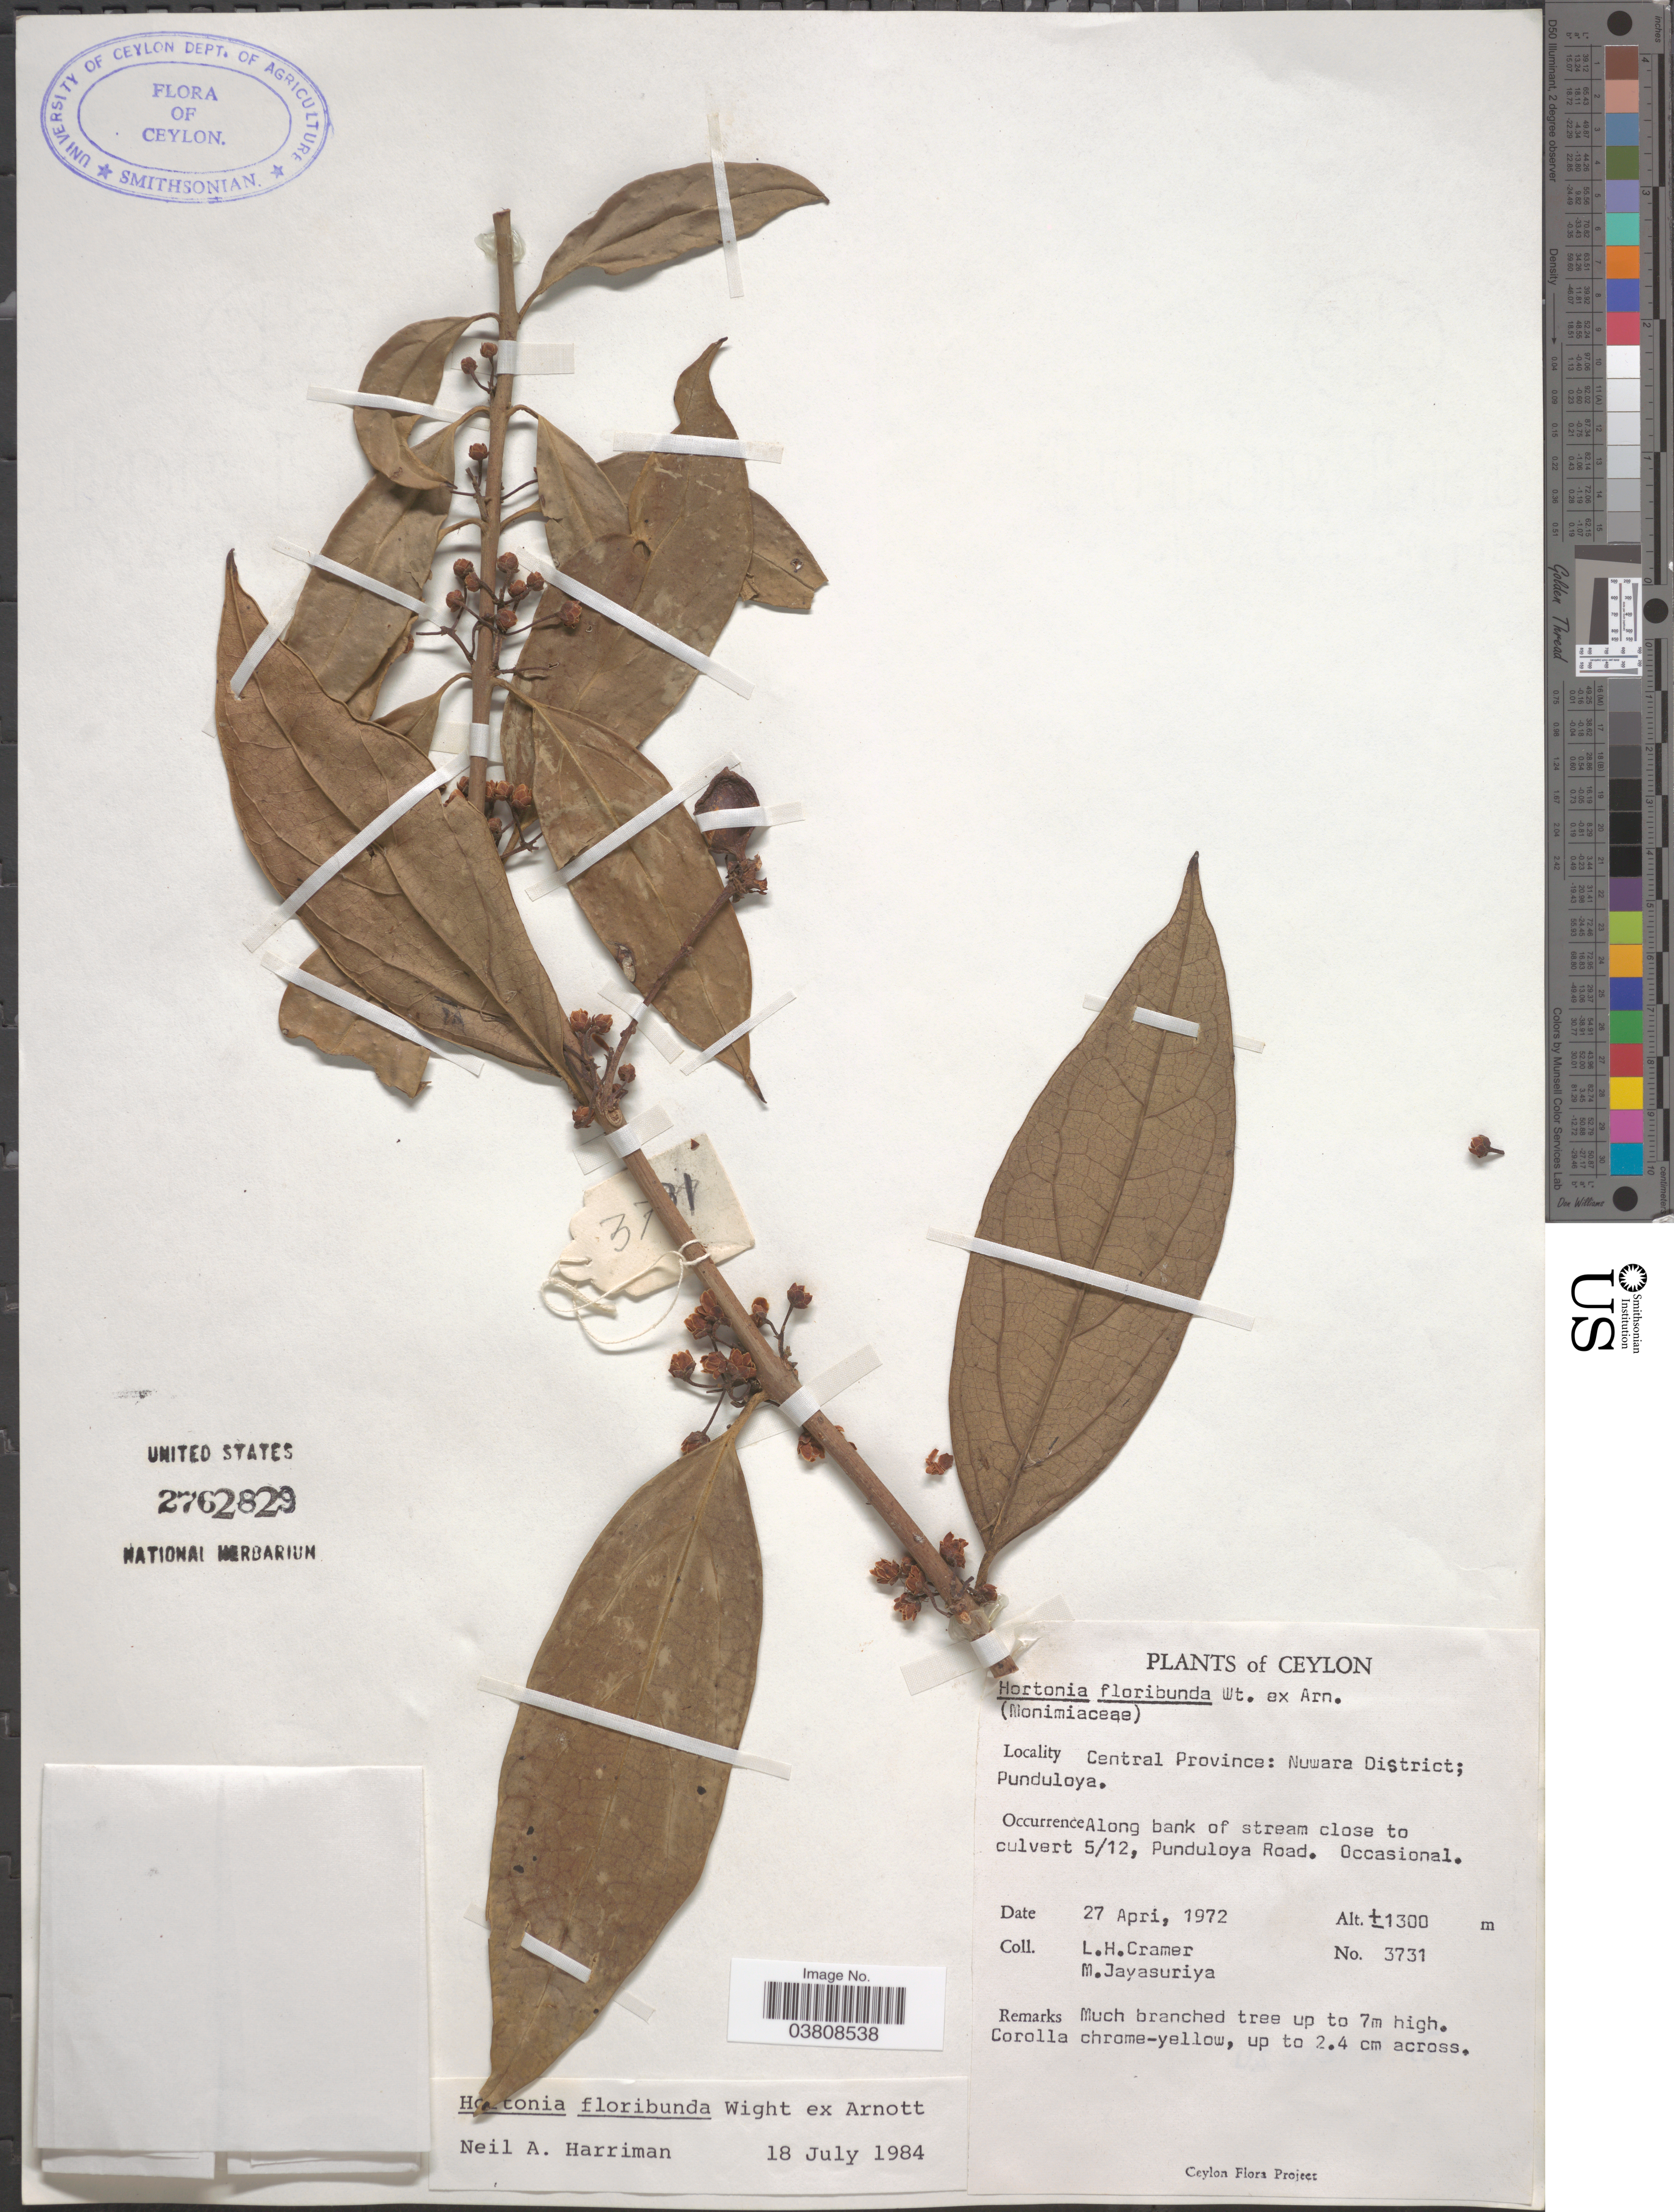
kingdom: Plantae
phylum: Tracheophyta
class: Magnoliopsida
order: Laurales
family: Monimiaceae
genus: Hortonia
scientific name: Hortonia floribunda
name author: Wight ex Arn.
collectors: L. H. Cramer & M. Jayasuriya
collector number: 3731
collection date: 1972-04-27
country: Sri Lanka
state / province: Central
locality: Ceylon. Nuwara District; Punduloya. Along bank of stream close to culvert 5/12, Punduloya Road.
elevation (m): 1300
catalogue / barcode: US 2762829